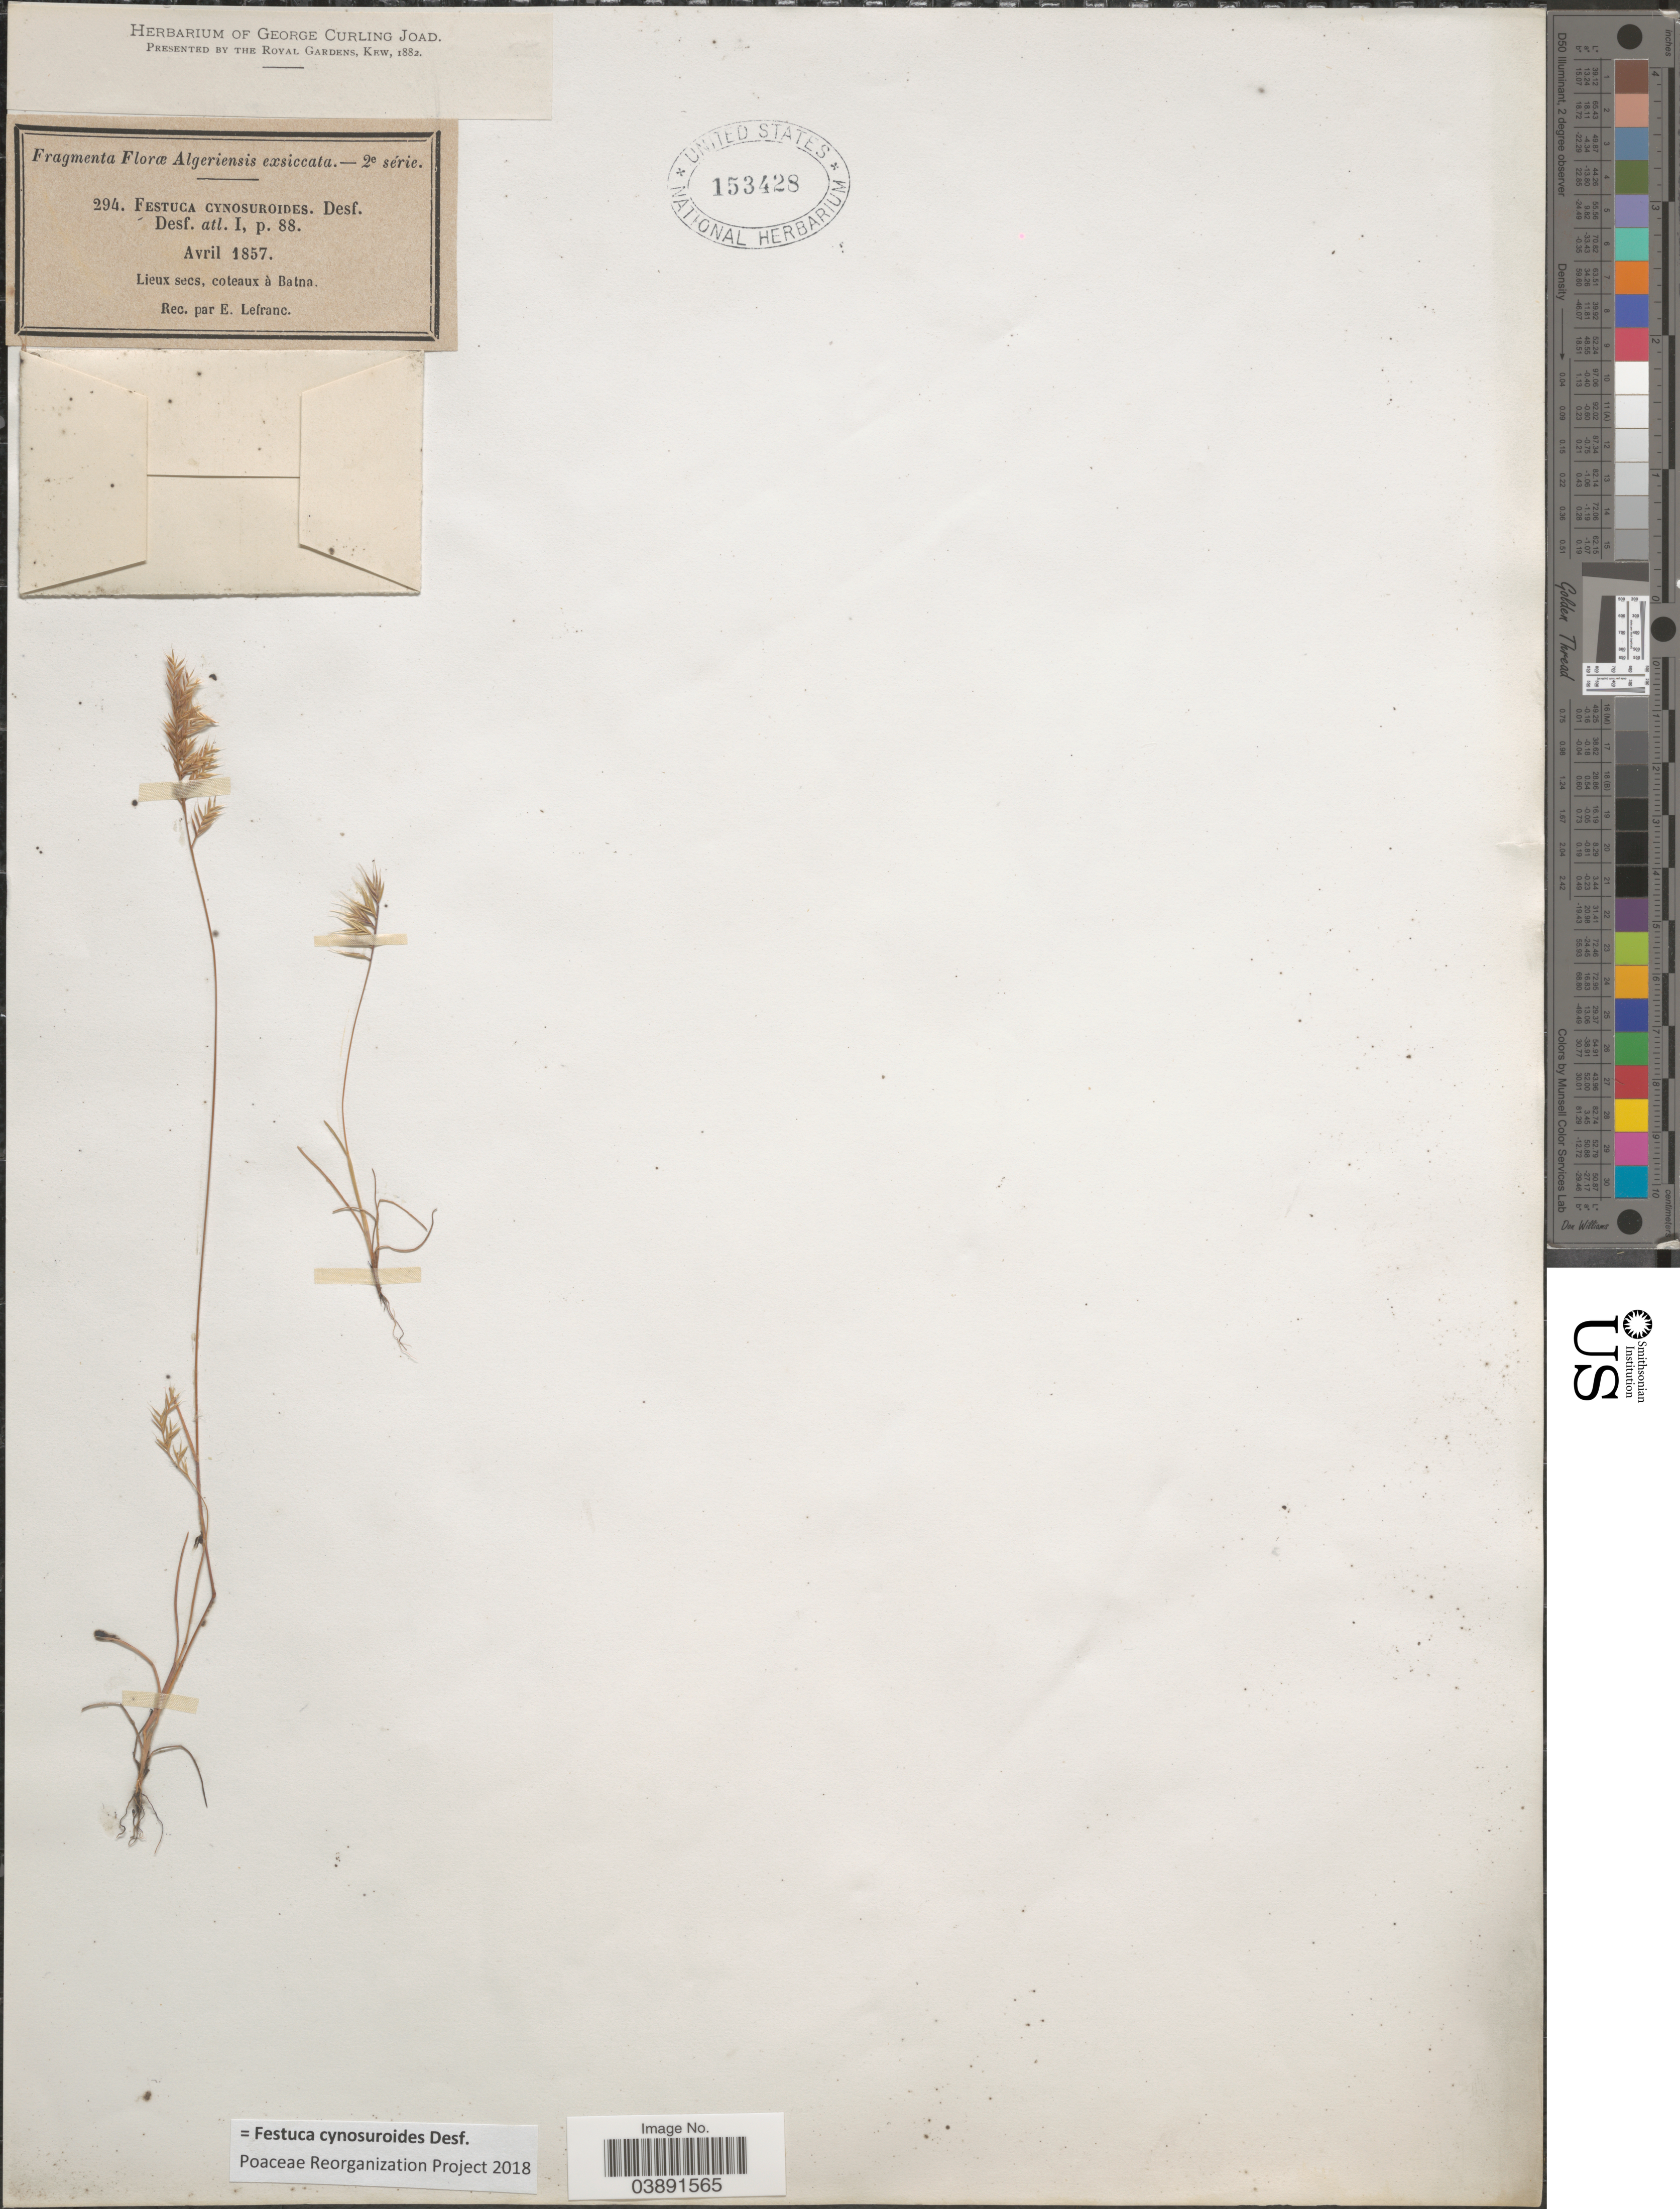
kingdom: Plantae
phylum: Tracheophyta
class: Liliopsida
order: Poales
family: Poaceae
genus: Festuca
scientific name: Festuca cynosuroides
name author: Desf.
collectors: E. Lefranc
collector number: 294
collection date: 1857-04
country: Algeria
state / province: Batna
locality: Lieux secs, coteaux à Batna.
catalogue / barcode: US 153428